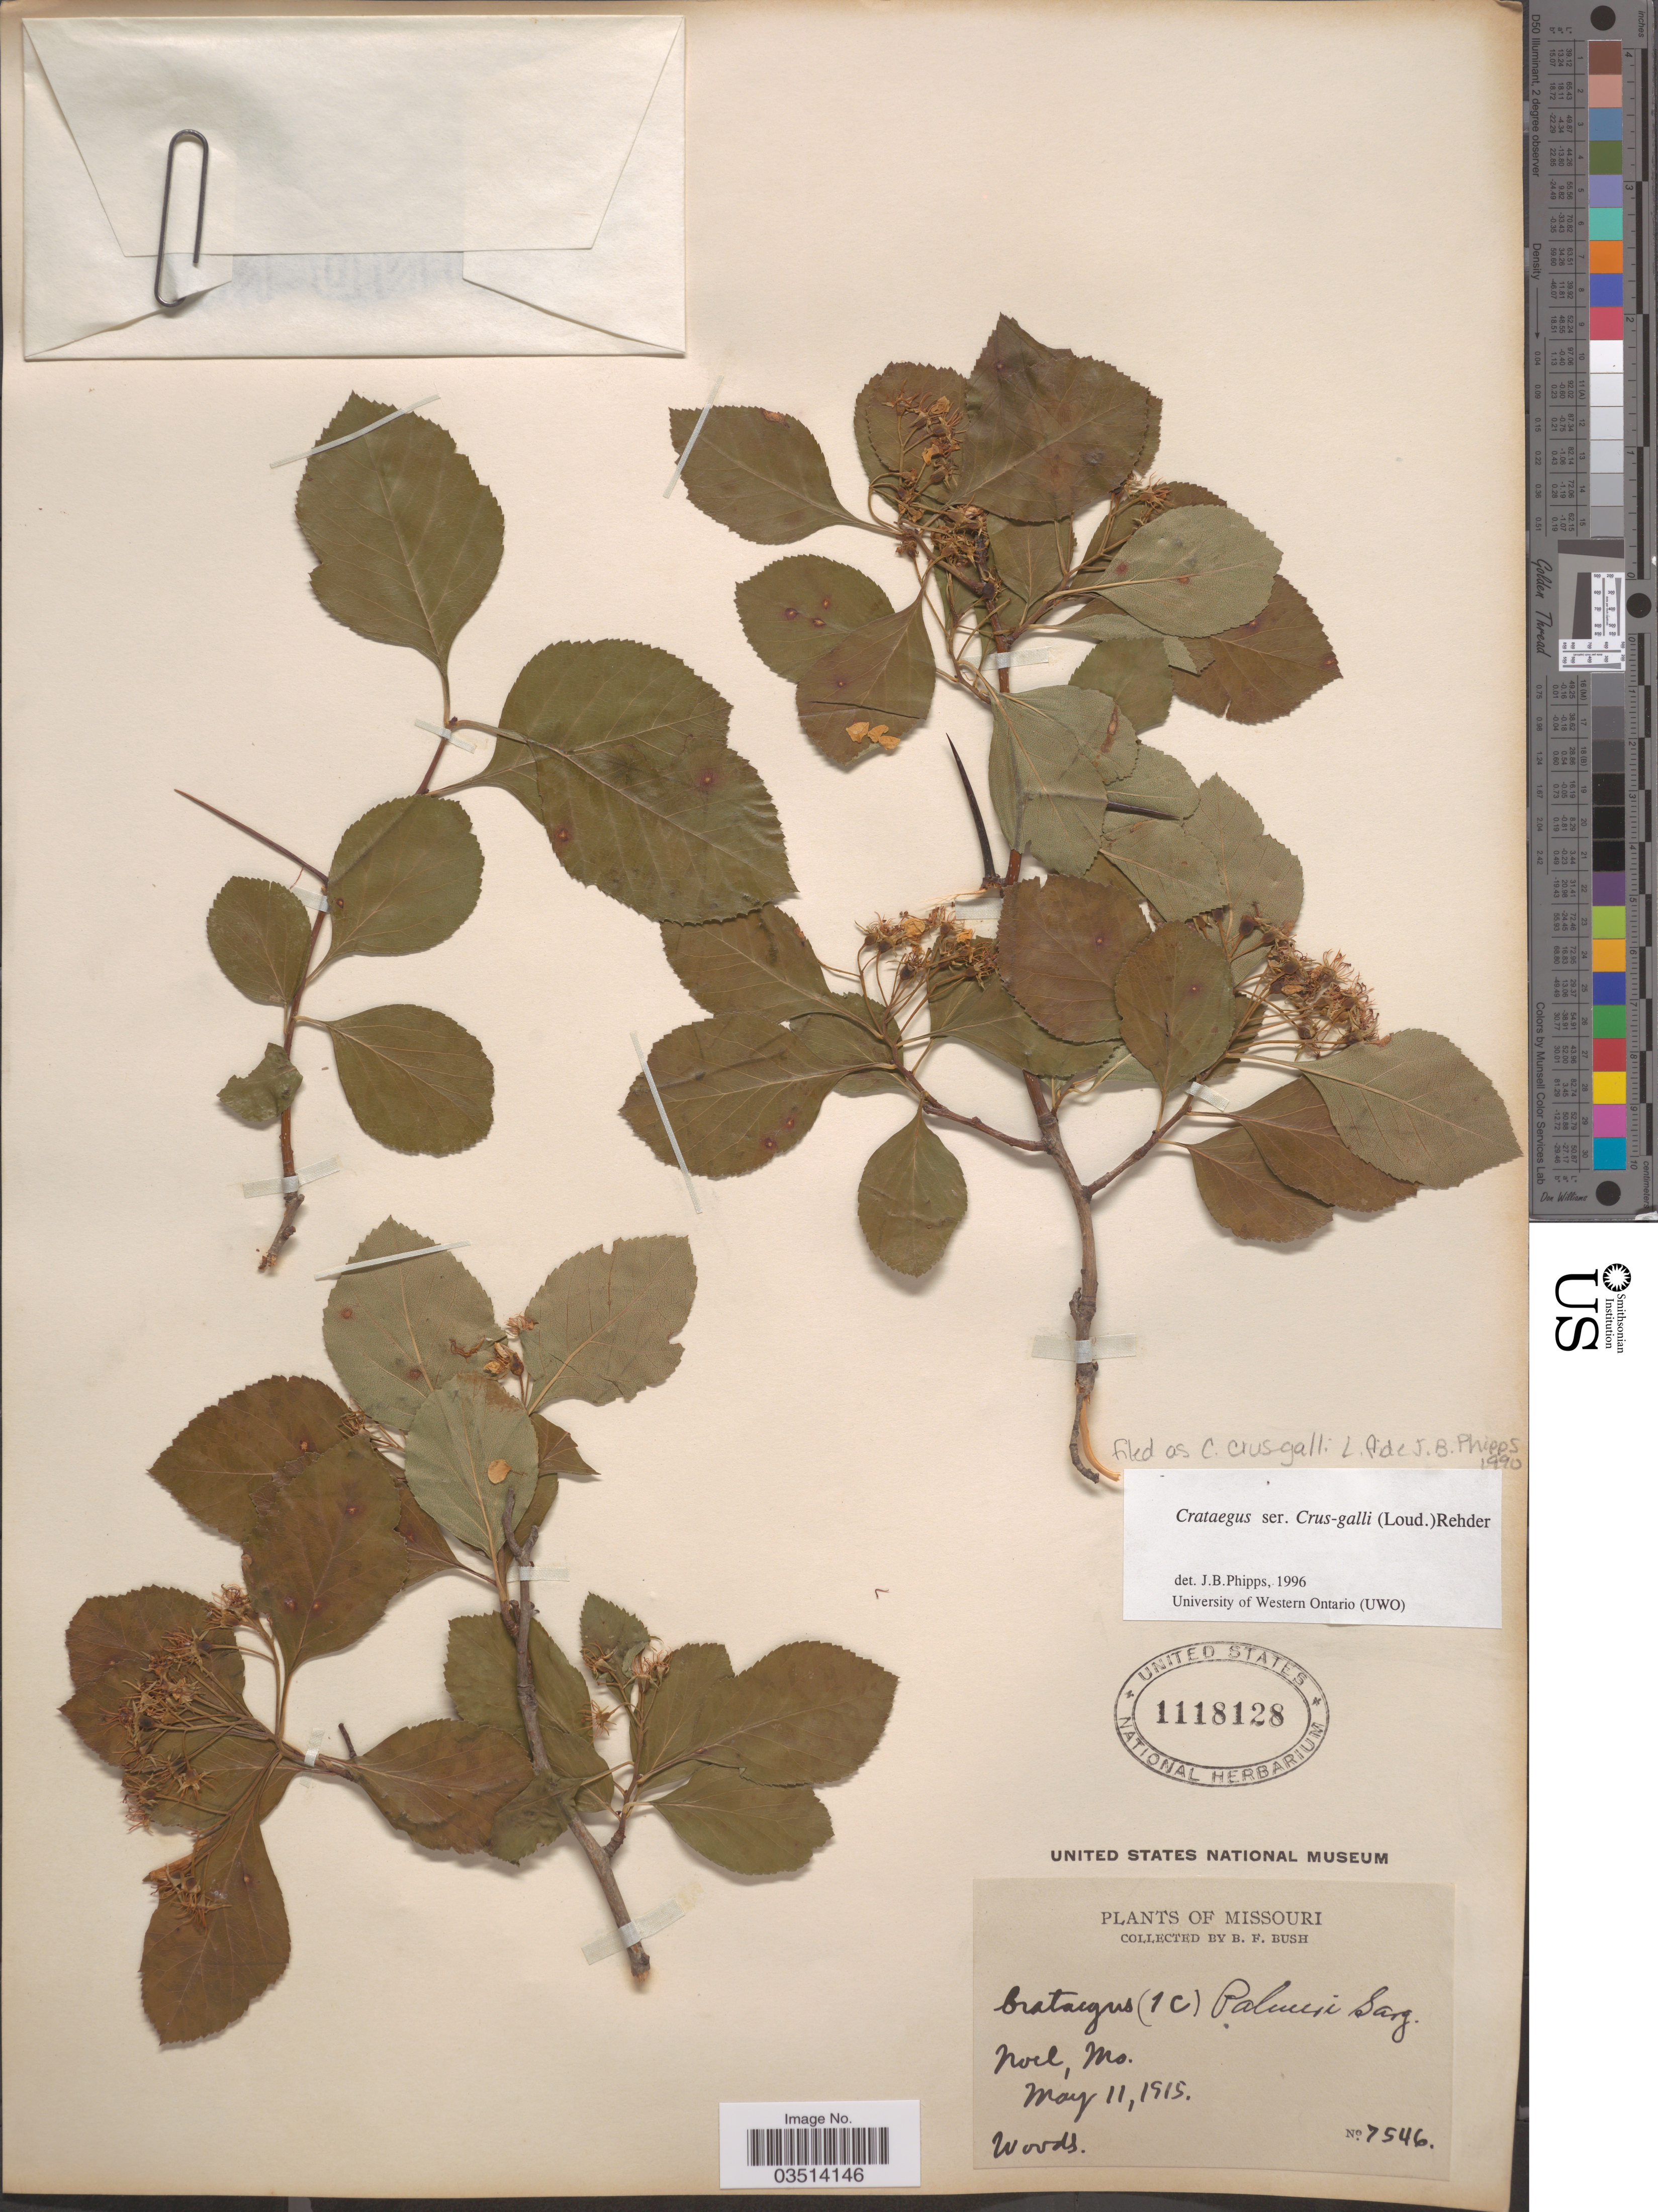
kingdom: Plantae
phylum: Tracheophyta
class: Magnoliopsida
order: Rosales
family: Rosaceae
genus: Crataegus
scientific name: Crataegus crus-galli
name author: L.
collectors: B. F. Bush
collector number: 7546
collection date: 1915-05-11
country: United States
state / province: Missouri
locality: Noel. Woods.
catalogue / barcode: US 1118128